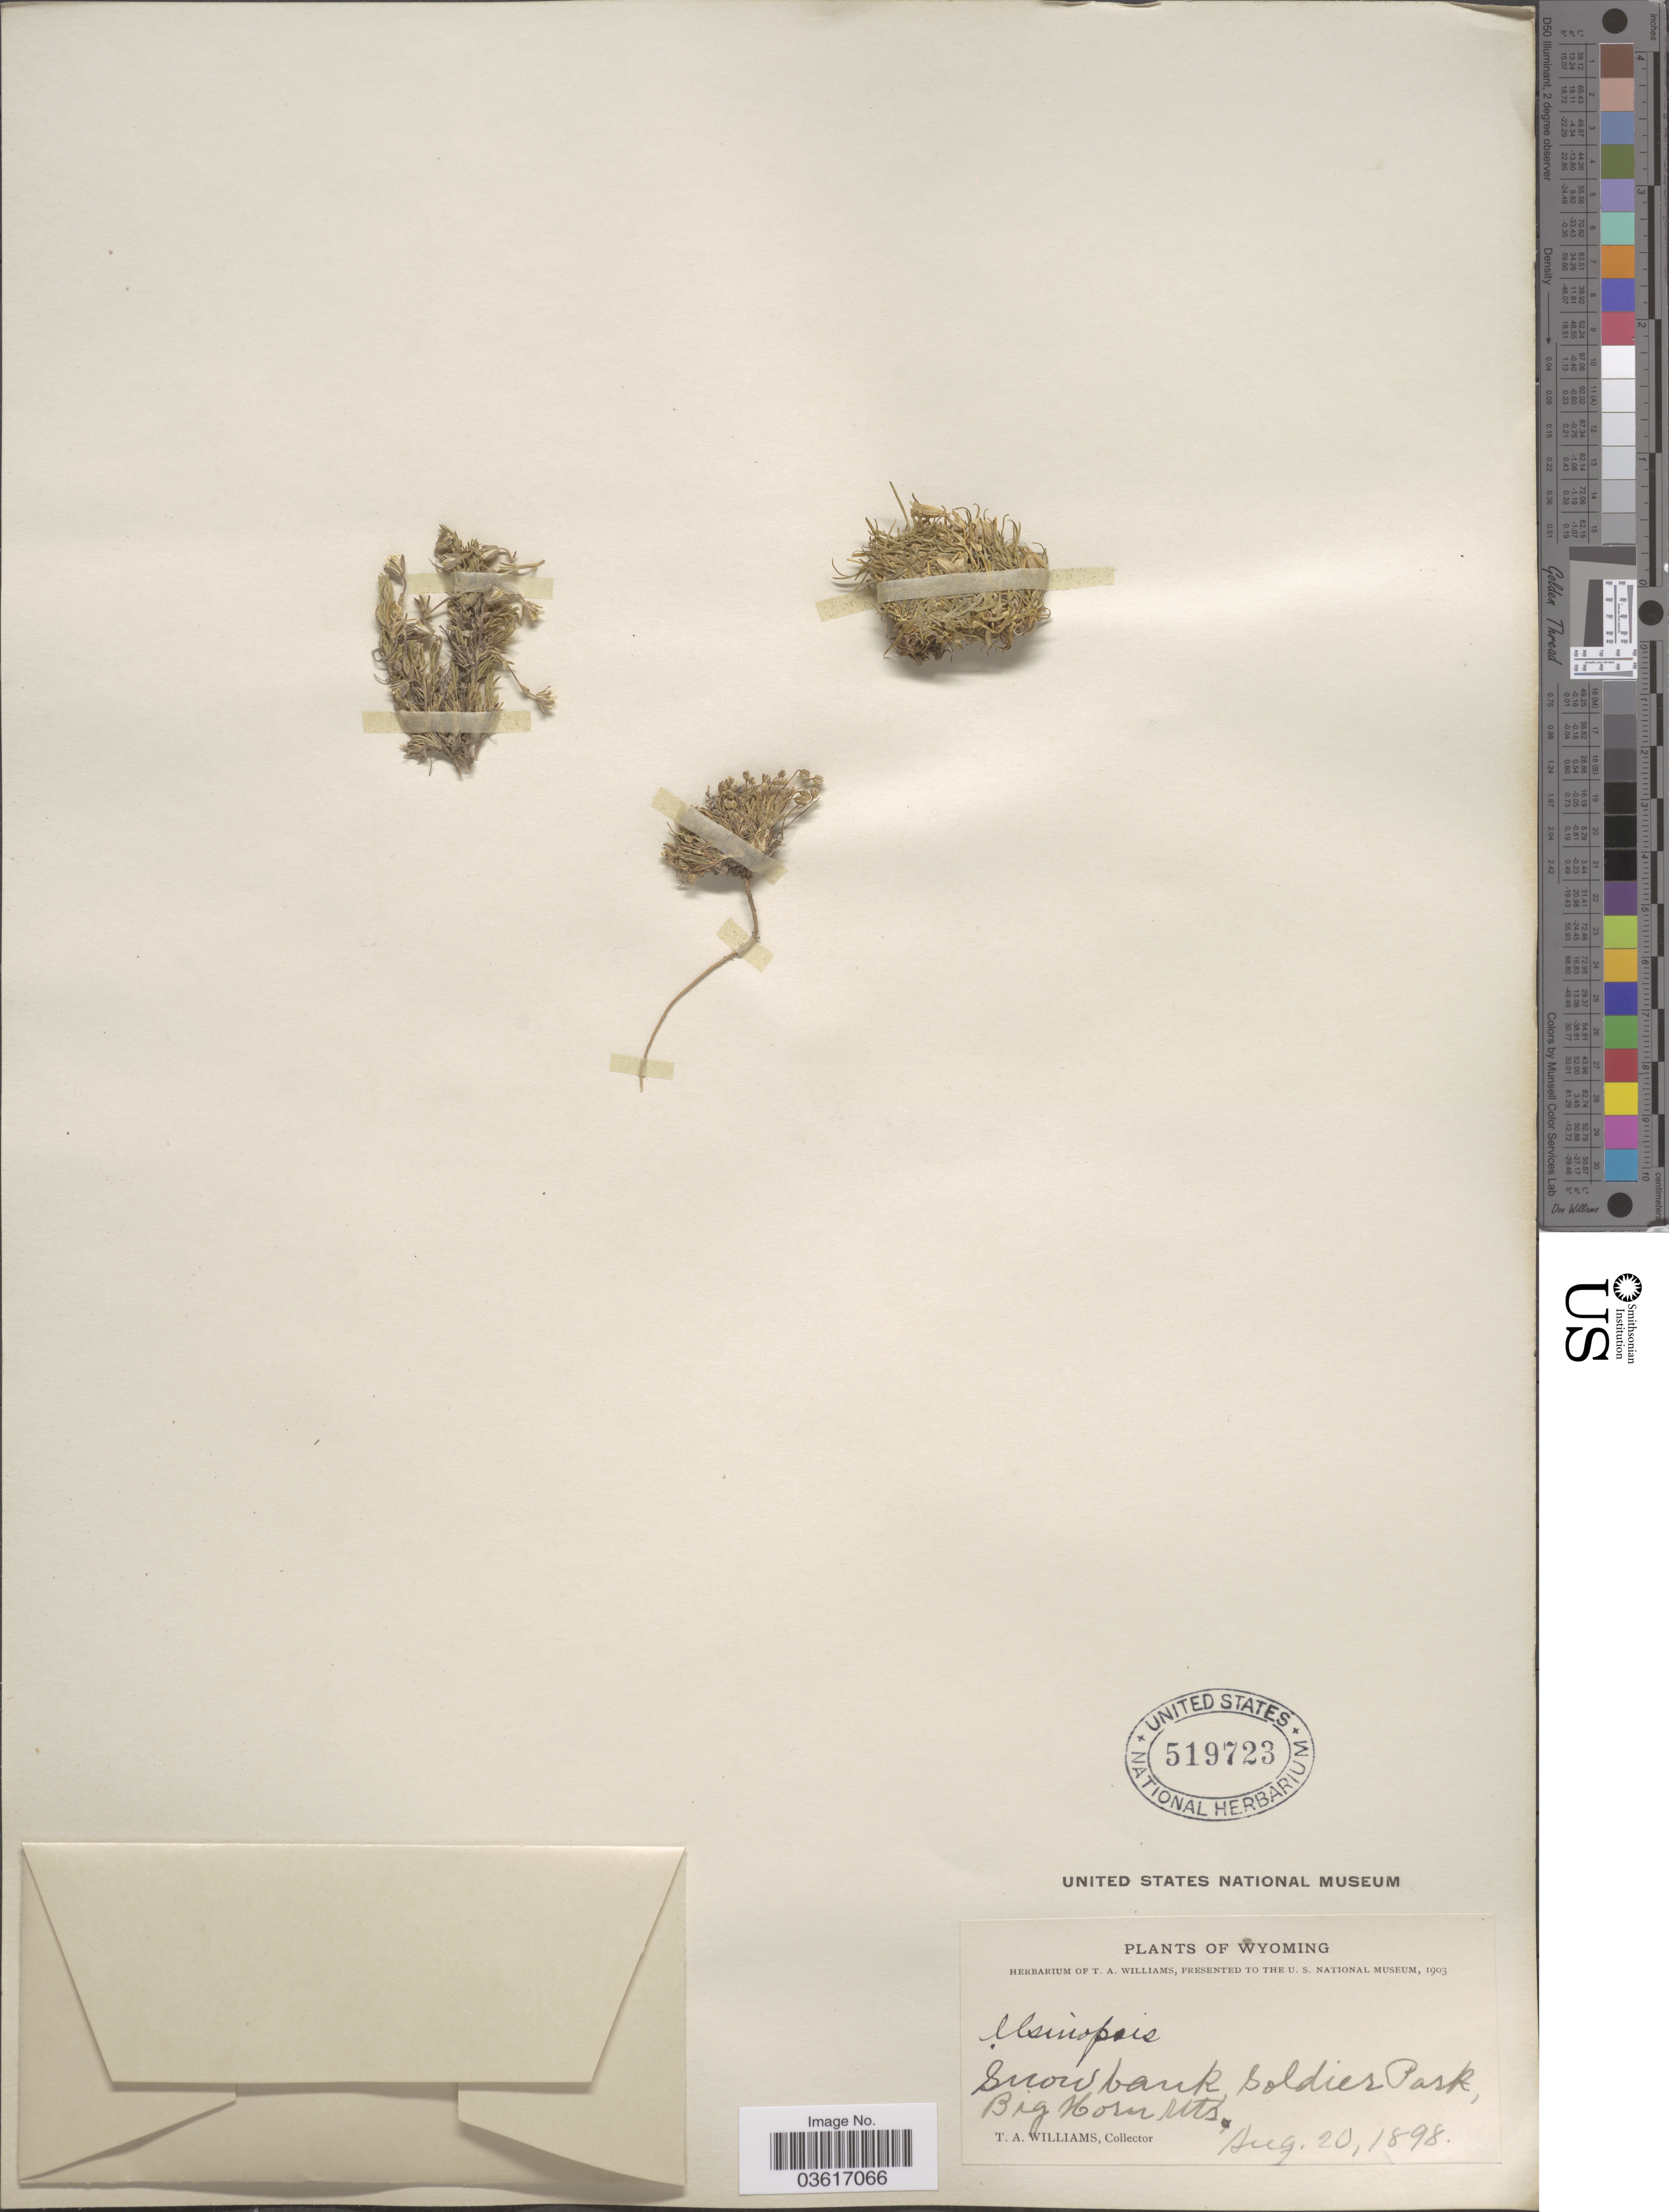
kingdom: Plantae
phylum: Tracheophyta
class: Magnoliopsida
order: Caryophyllales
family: Caryophyllaceae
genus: Minuartia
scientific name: Minuartia sp.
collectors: T. Williams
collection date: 1898-08-20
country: United States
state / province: Wyoming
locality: Snow bank, Soldier Park, Big Horn Mts.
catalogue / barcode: US 519723